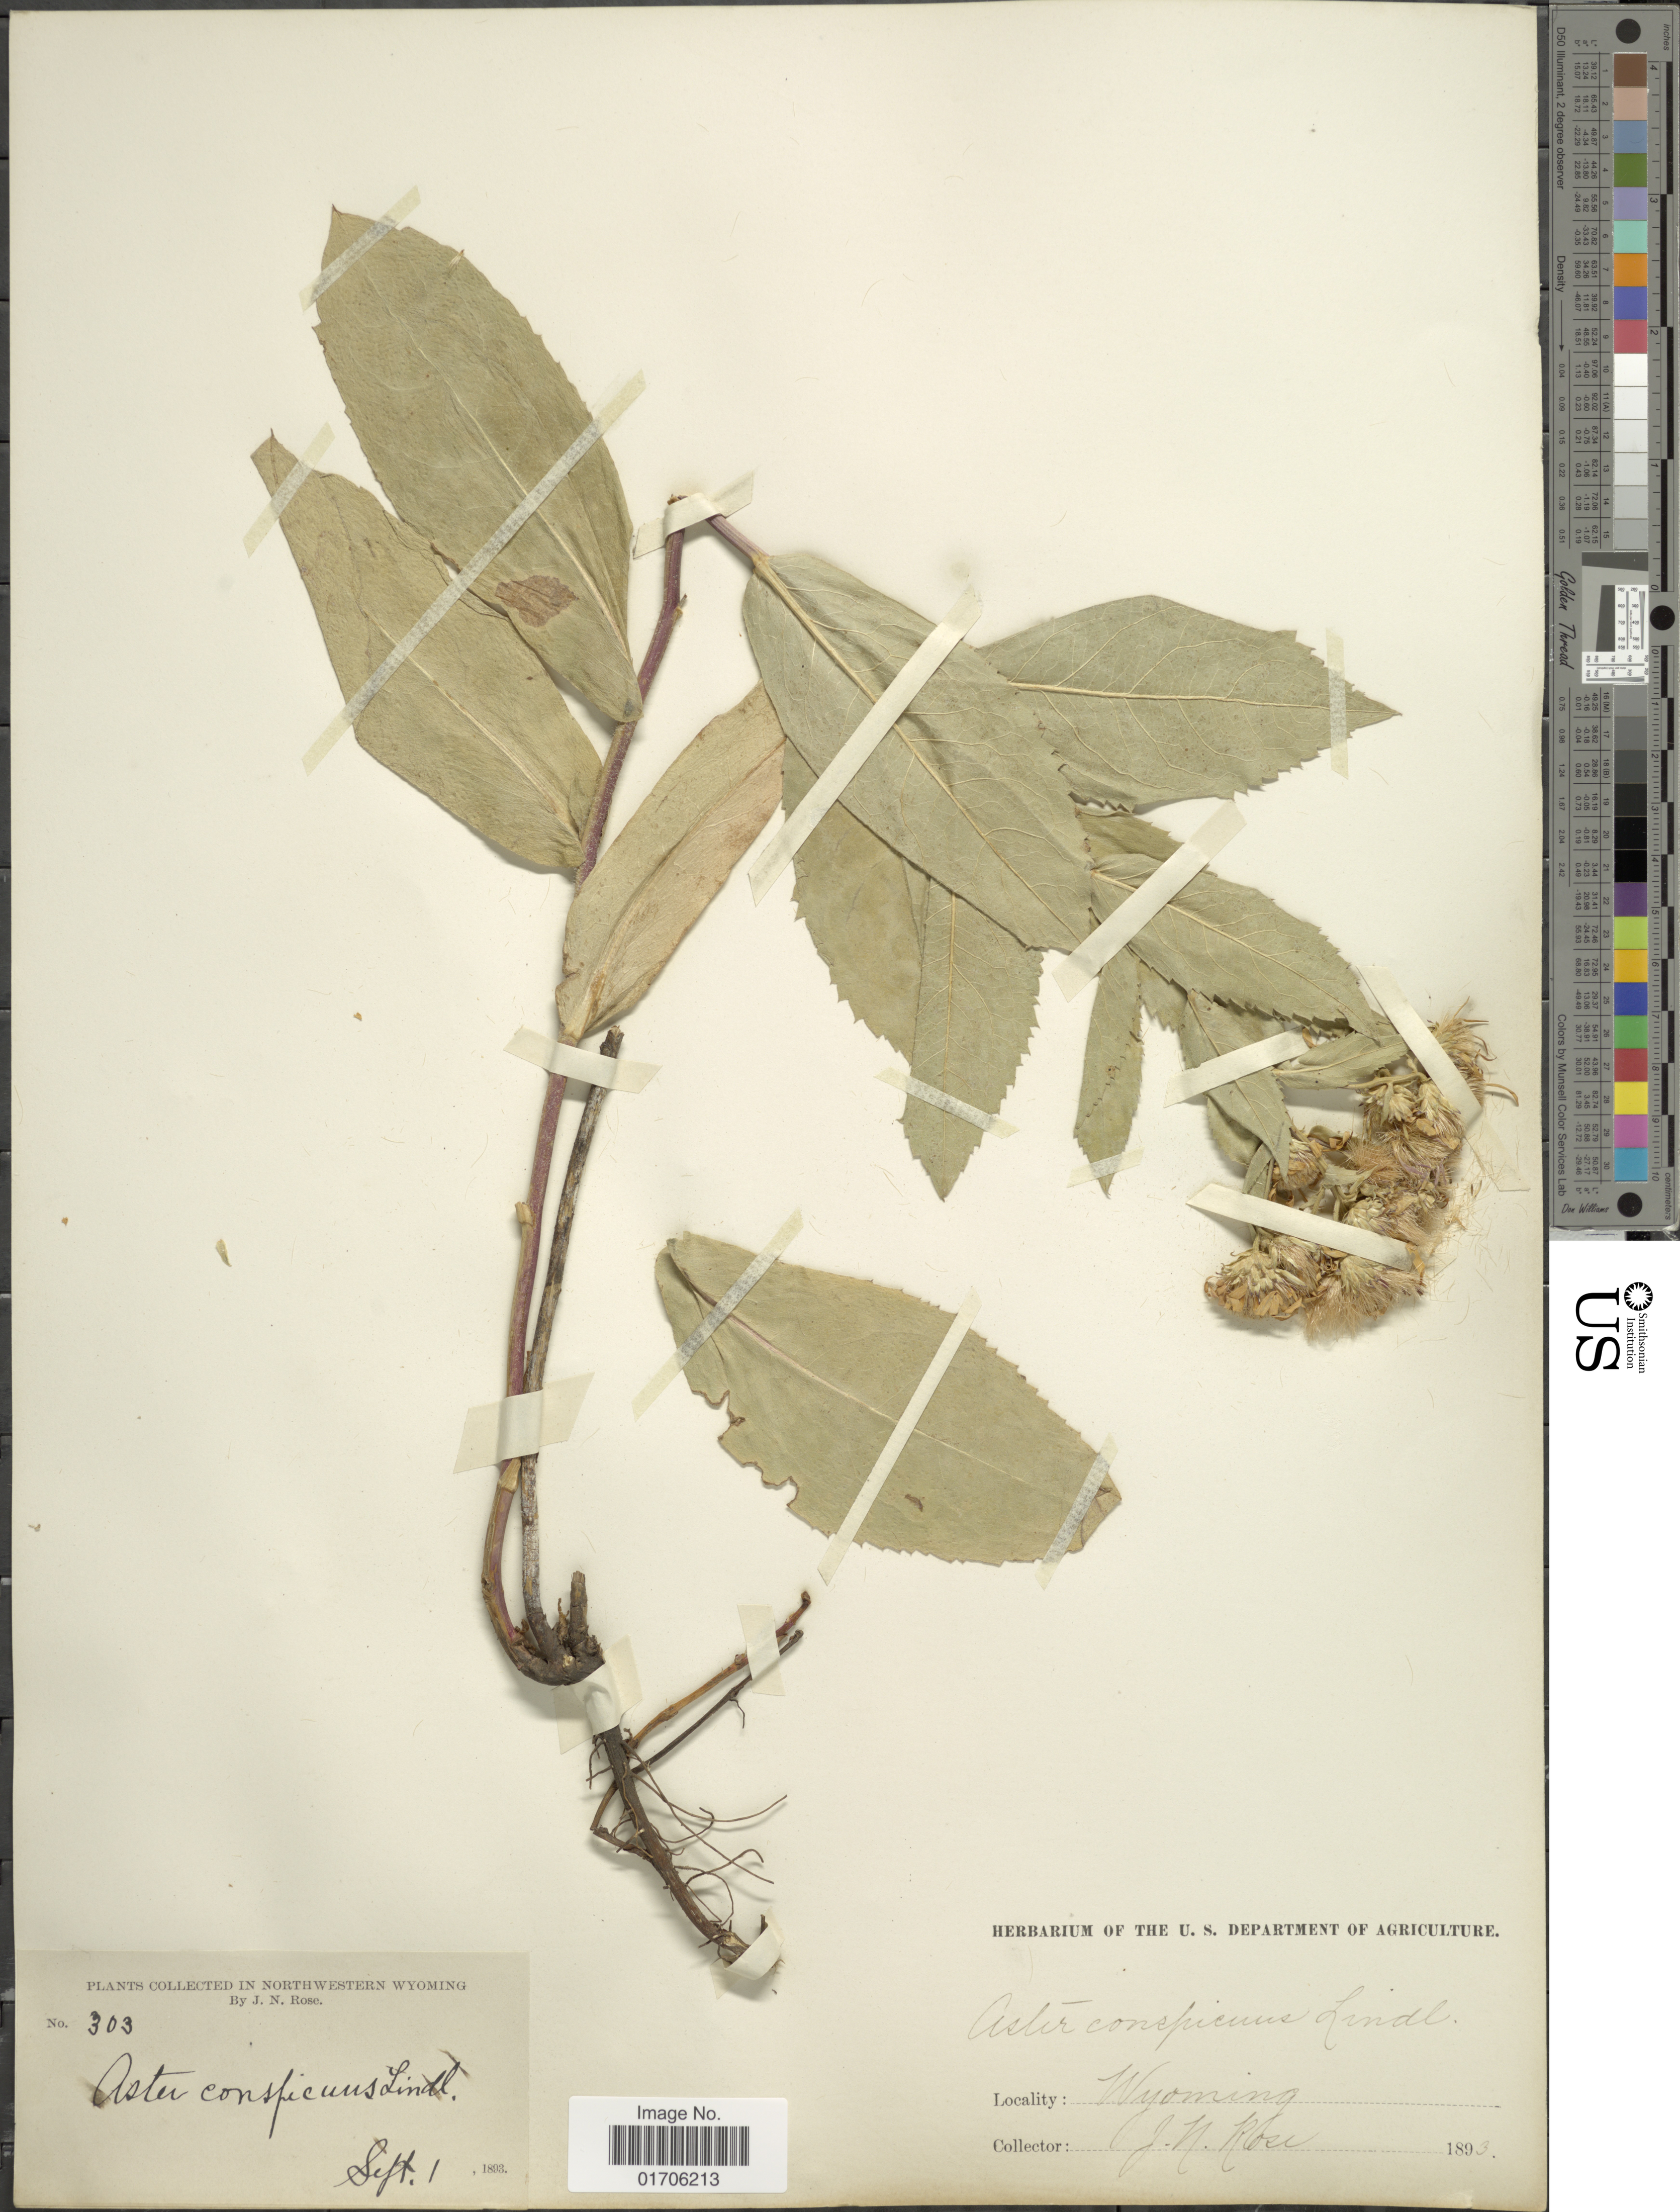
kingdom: Plantae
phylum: Tracheophyta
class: Magnoliopsida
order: Asterales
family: Asteraceae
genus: Eurybia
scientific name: Eurybia conspicua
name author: (Lindl.) G.L. Nesom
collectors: J. N. Rose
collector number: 303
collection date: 1893-09-01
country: United States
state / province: Wyoming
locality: Northwestern Wyoming.